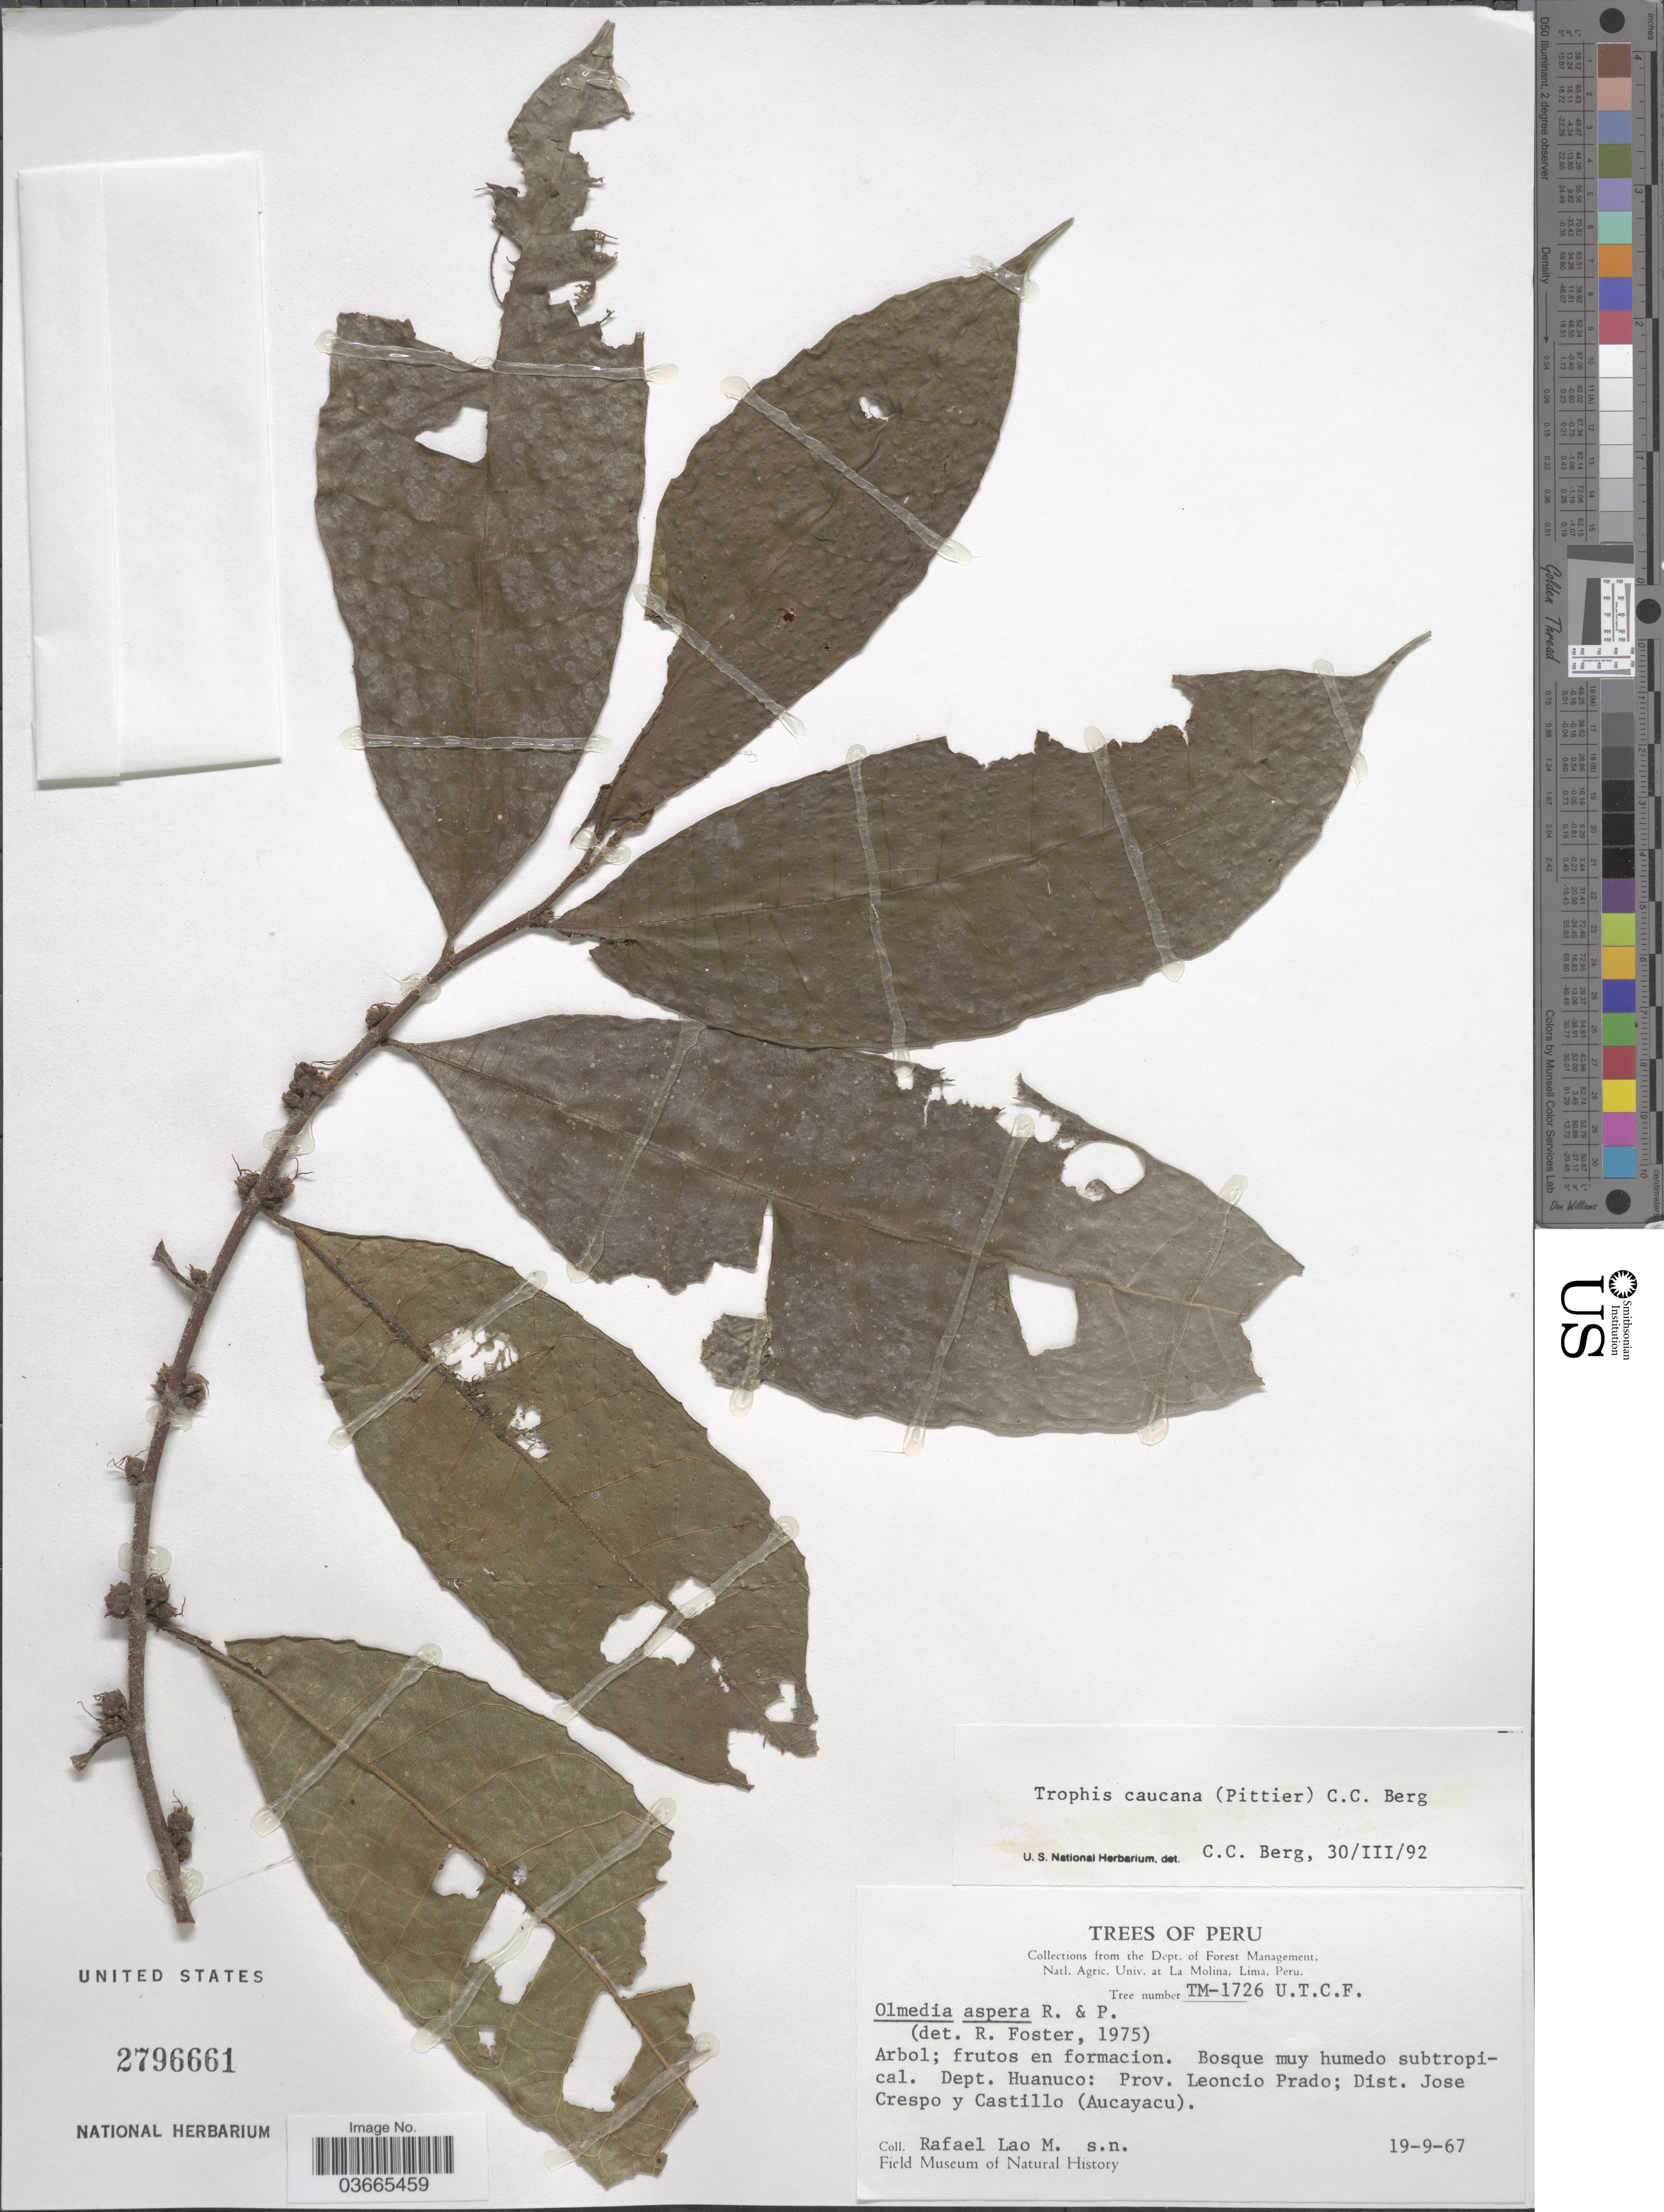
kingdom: Plantae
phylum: Tracheophyta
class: Magnoliopsida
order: Rosales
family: Moraceae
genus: Olmedia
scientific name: Olmedia aspera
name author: Ruiz & Pav.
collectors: R. Lao M.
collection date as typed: Transcribed d/m/y: 19/9/67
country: Peru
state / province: Huánuco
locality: Dept. Huanuco: Prov. Leoncio Prado; Dist. Jose Crespo y Castillo (Aucayacu).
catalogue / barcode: US 2796661